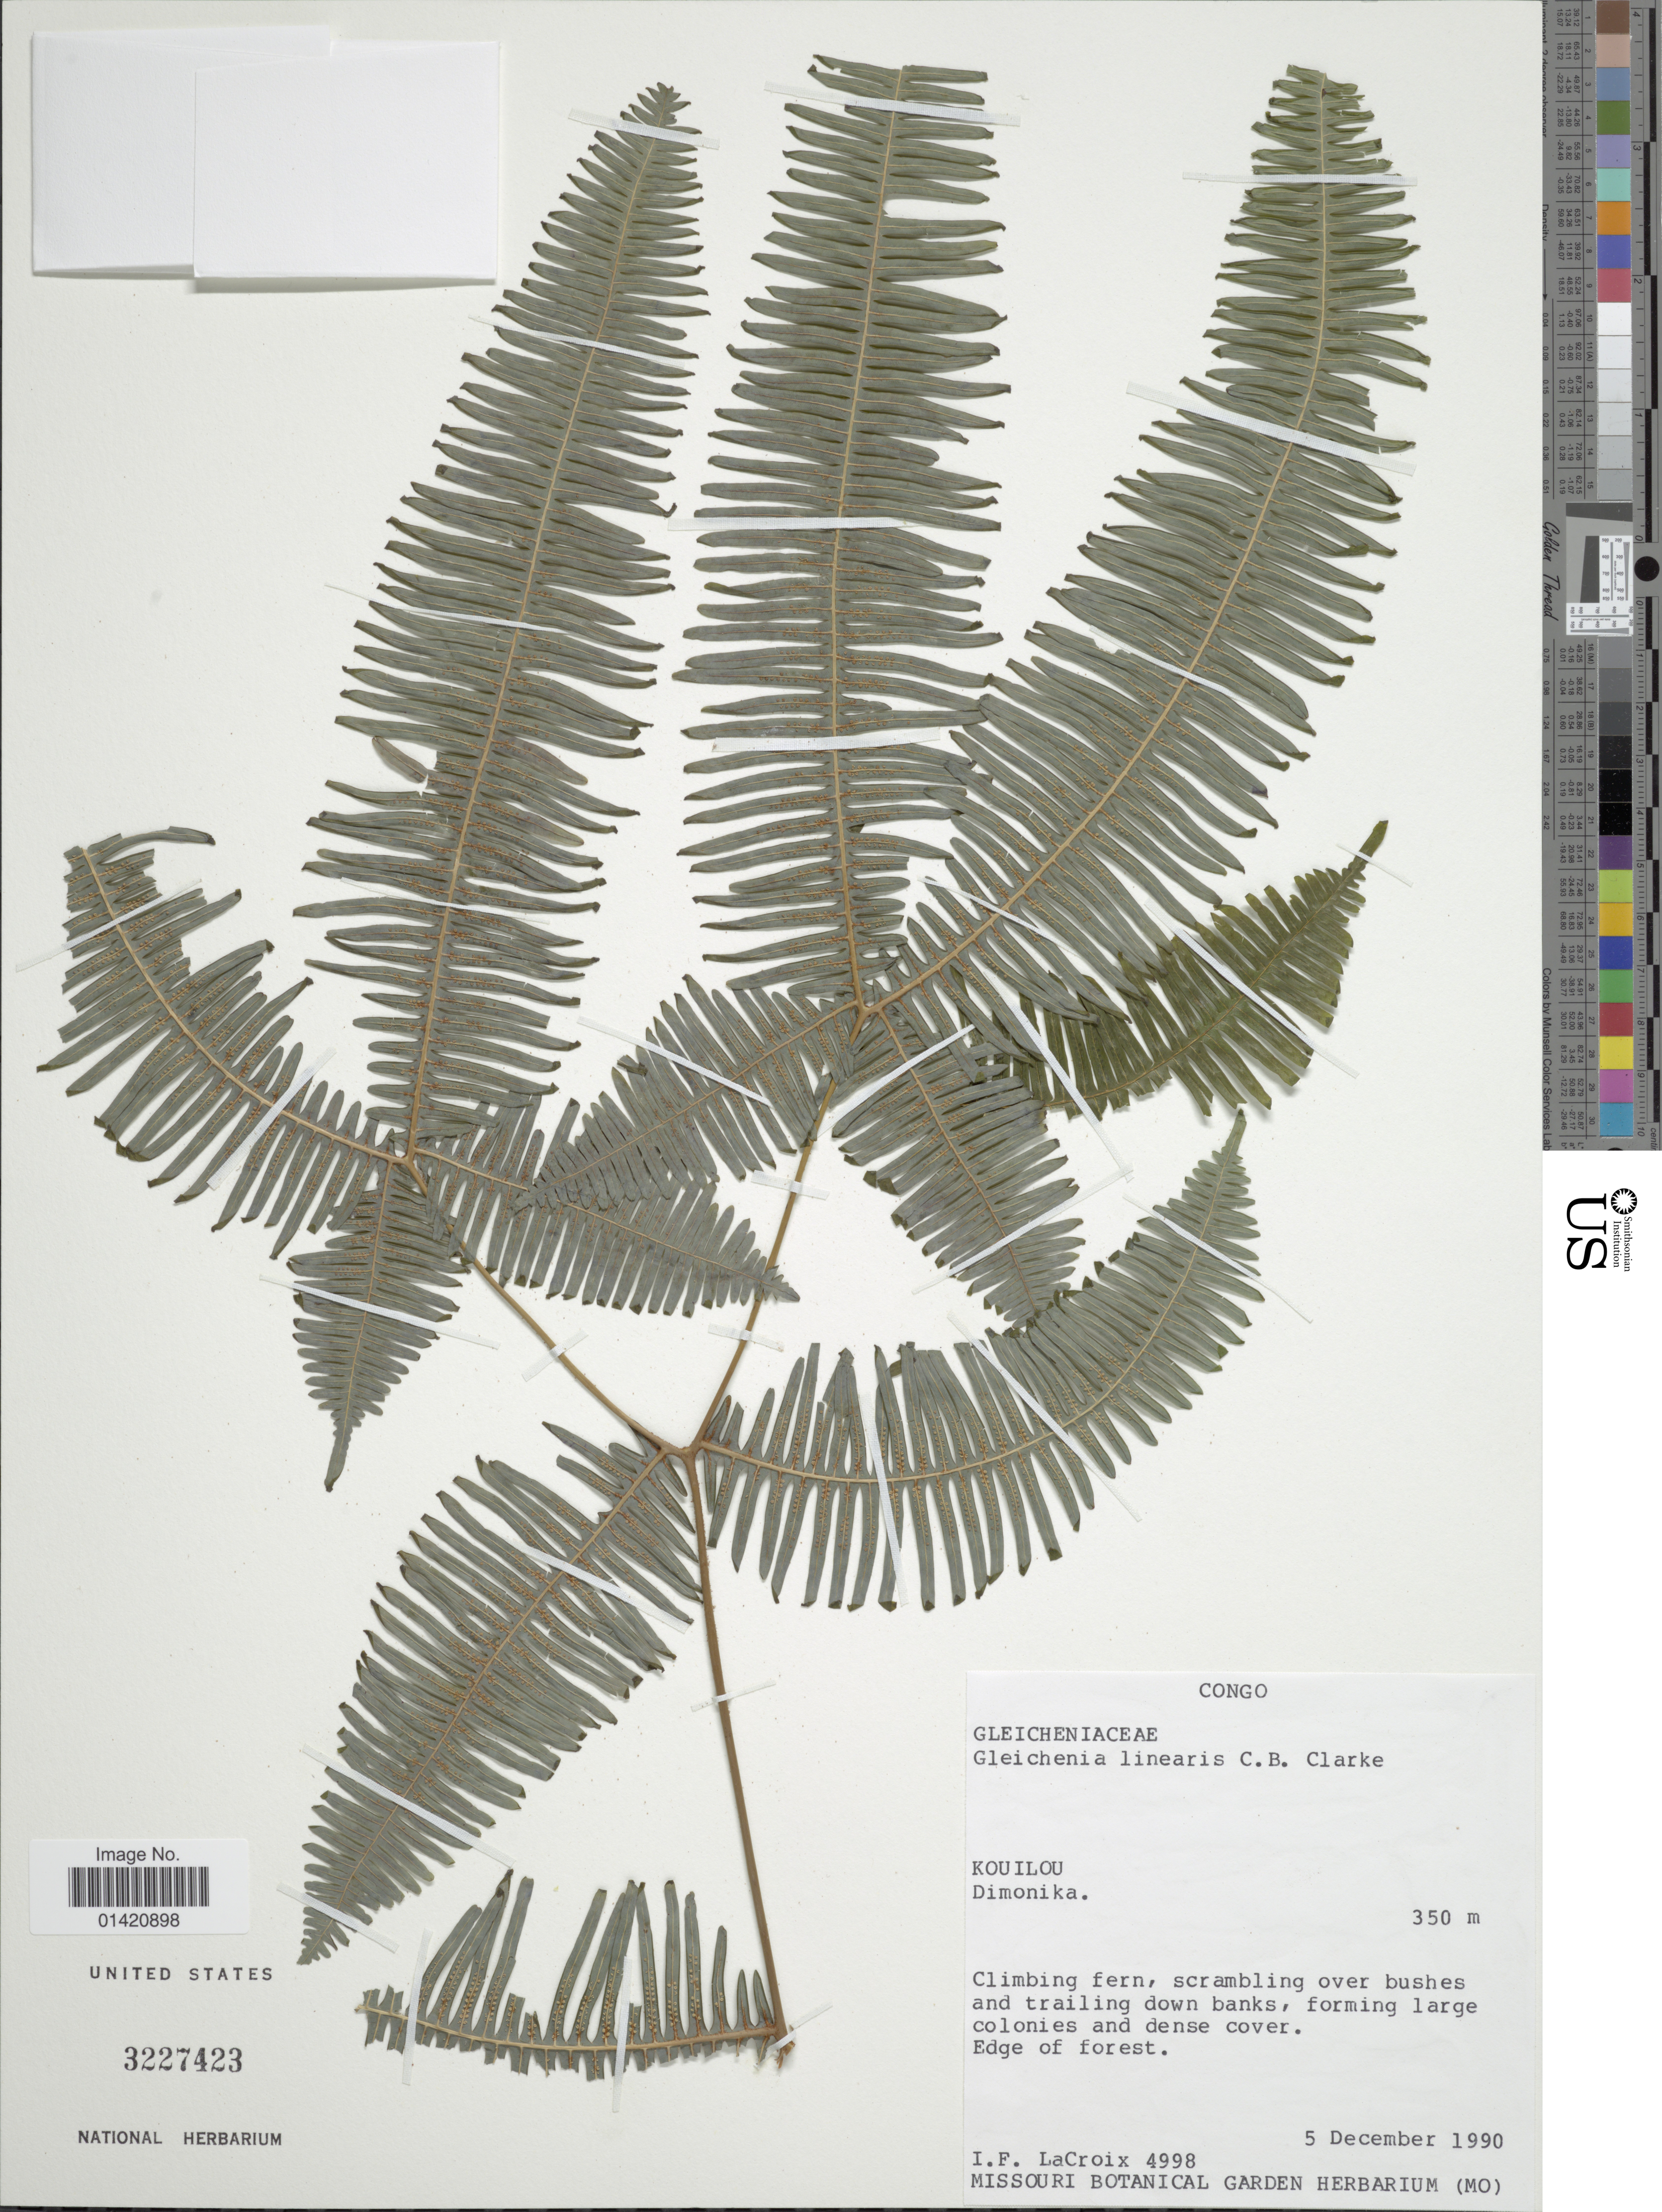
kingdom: Plantae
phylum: Tracheophyta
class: Polypodiopsida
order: Gleicheniales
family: Gleicheniaceae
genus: Dicranopteris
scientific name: Dicranopteris linearis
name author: (Burm. f.) Underw.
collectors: I. la Croix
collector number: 4998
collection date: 1990-12-05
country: Congo, Republic of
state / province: Kouilou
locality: Dimonika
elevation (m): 350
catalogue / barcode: US 3227423